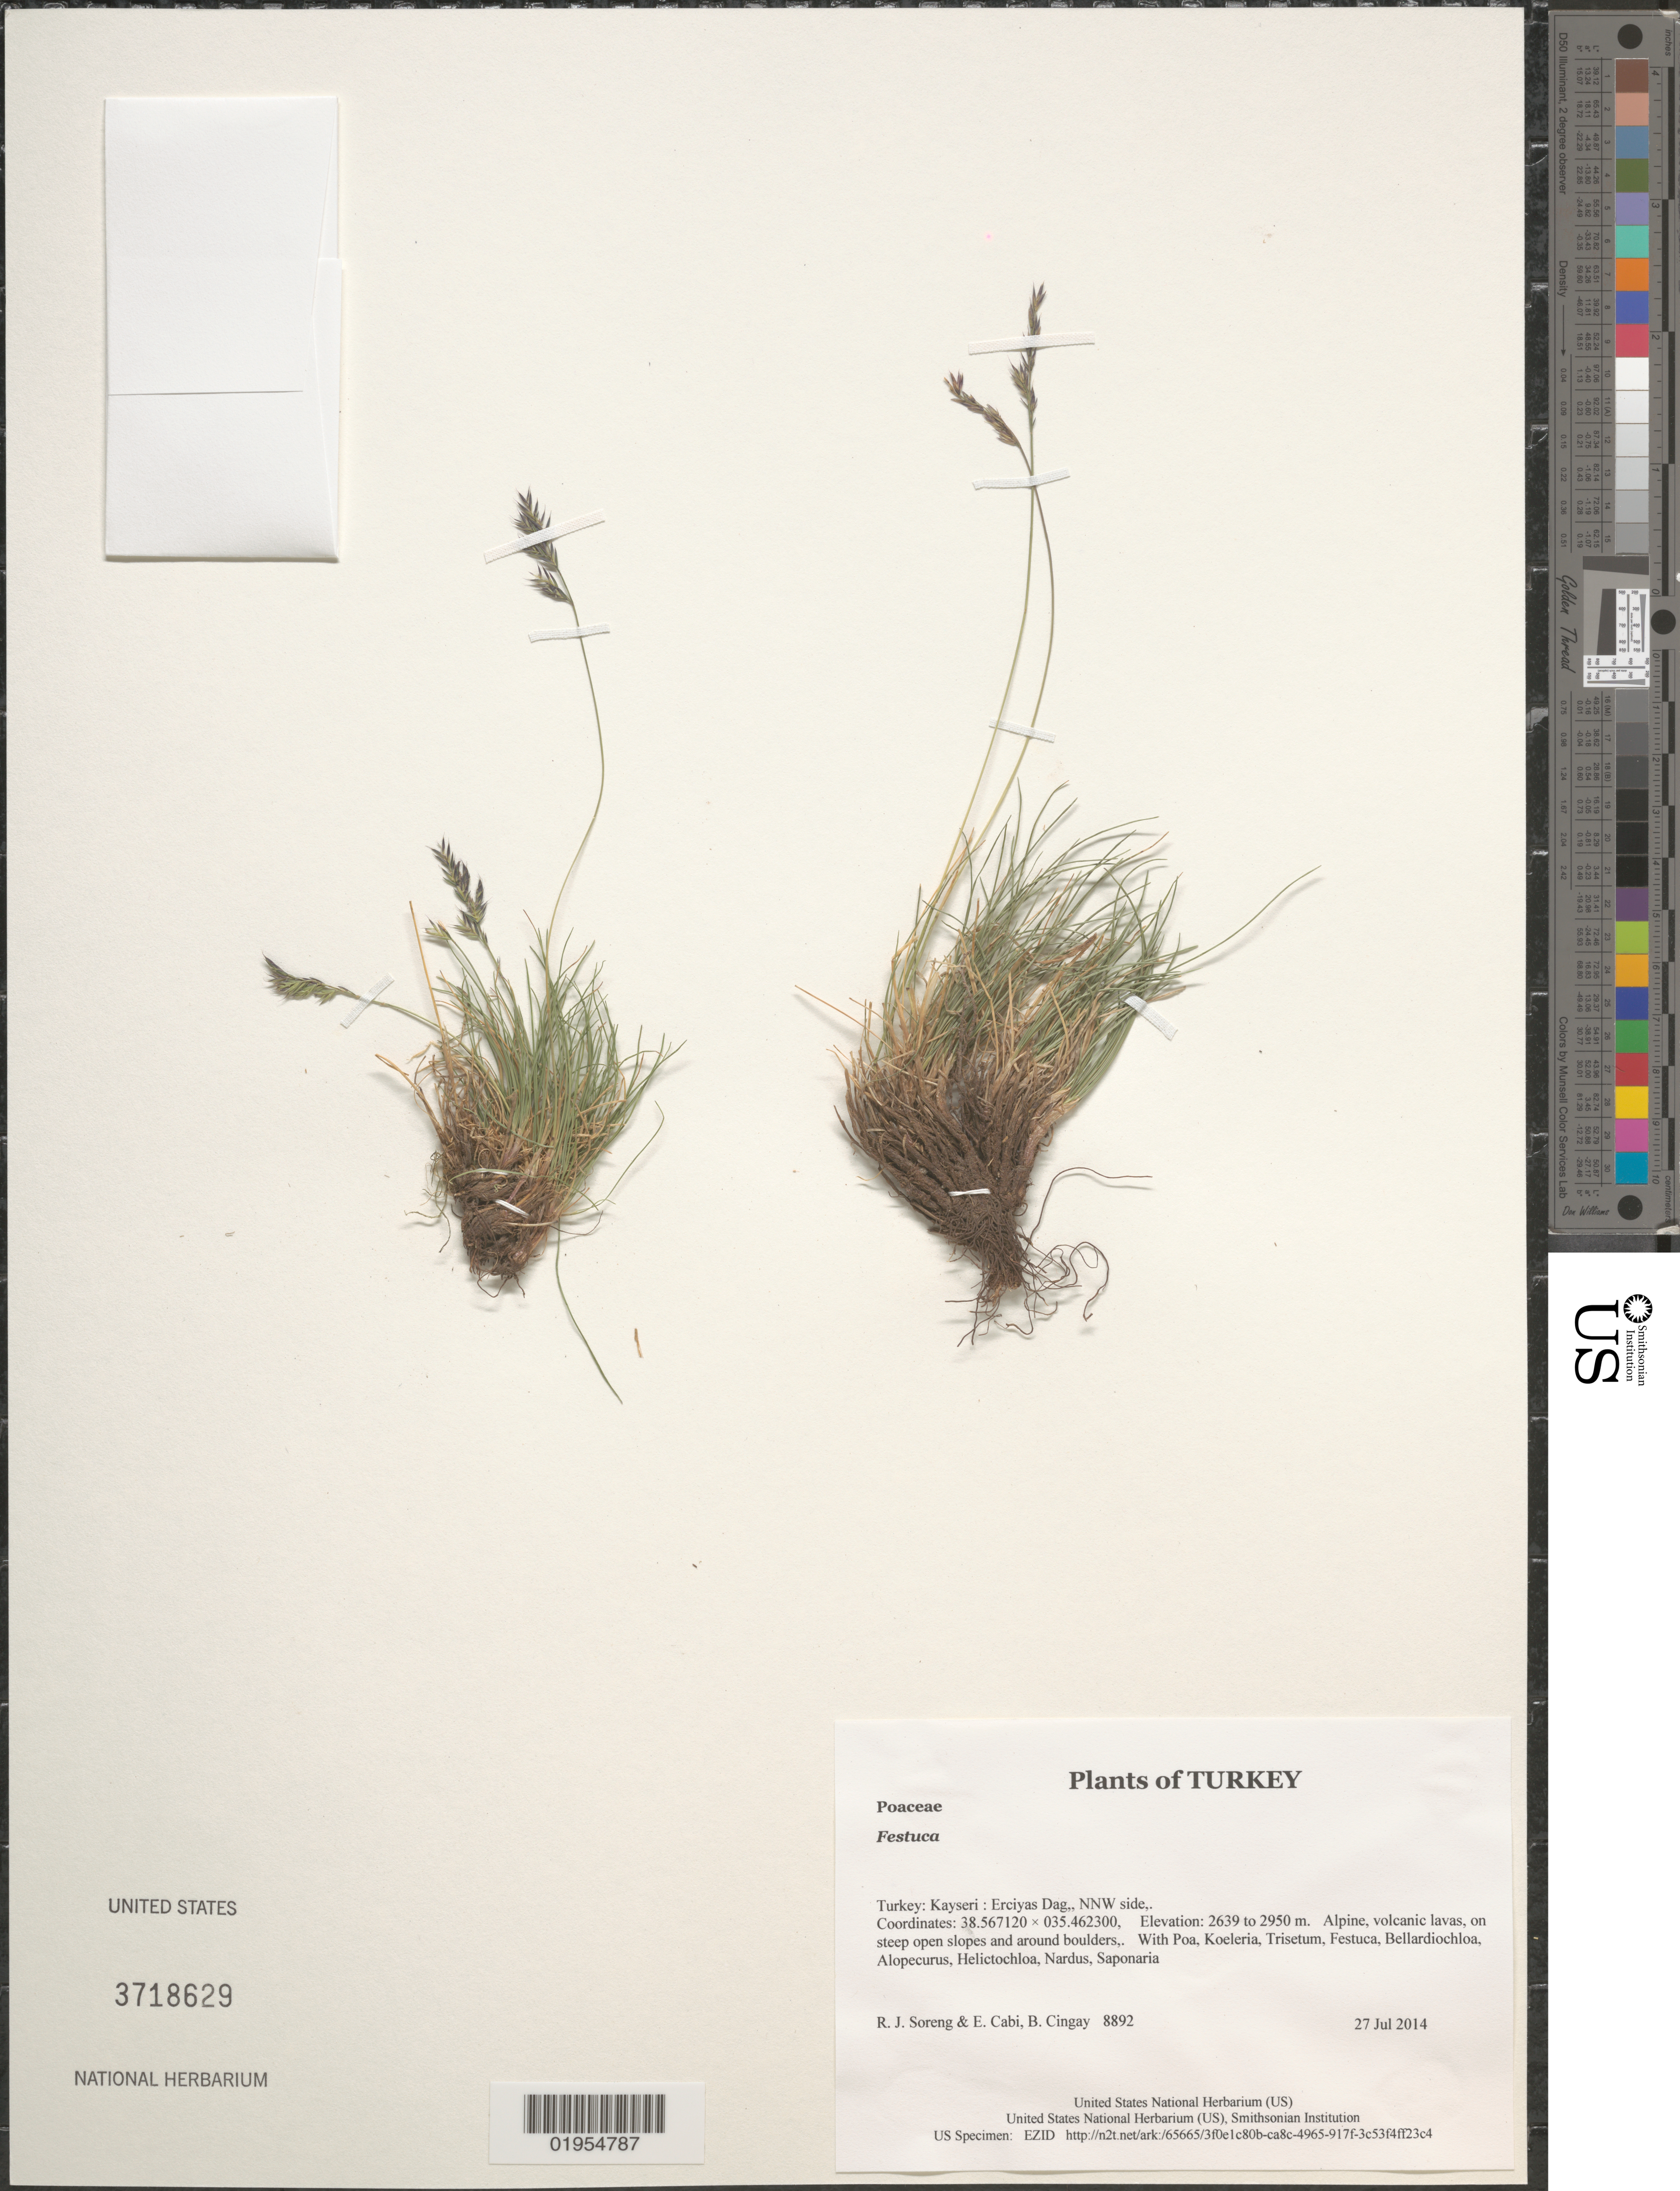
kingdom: Plantae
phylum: Tracheophyta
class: Liliopsida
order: Poales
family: Poaceae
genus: Festuca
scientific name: Festuca sp.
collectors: R. J. Soreng, E. Cabi & B. Çıngay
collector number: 8892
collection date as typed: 27 Jul 2014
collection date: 2014-07-27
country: Turkey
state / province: Kayseri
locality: Erciyas Dag,, NNW side.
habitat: Alpine, volcanic lavas, on steep open slopes and around boulders,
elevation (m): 2639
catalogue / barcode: US 3718629